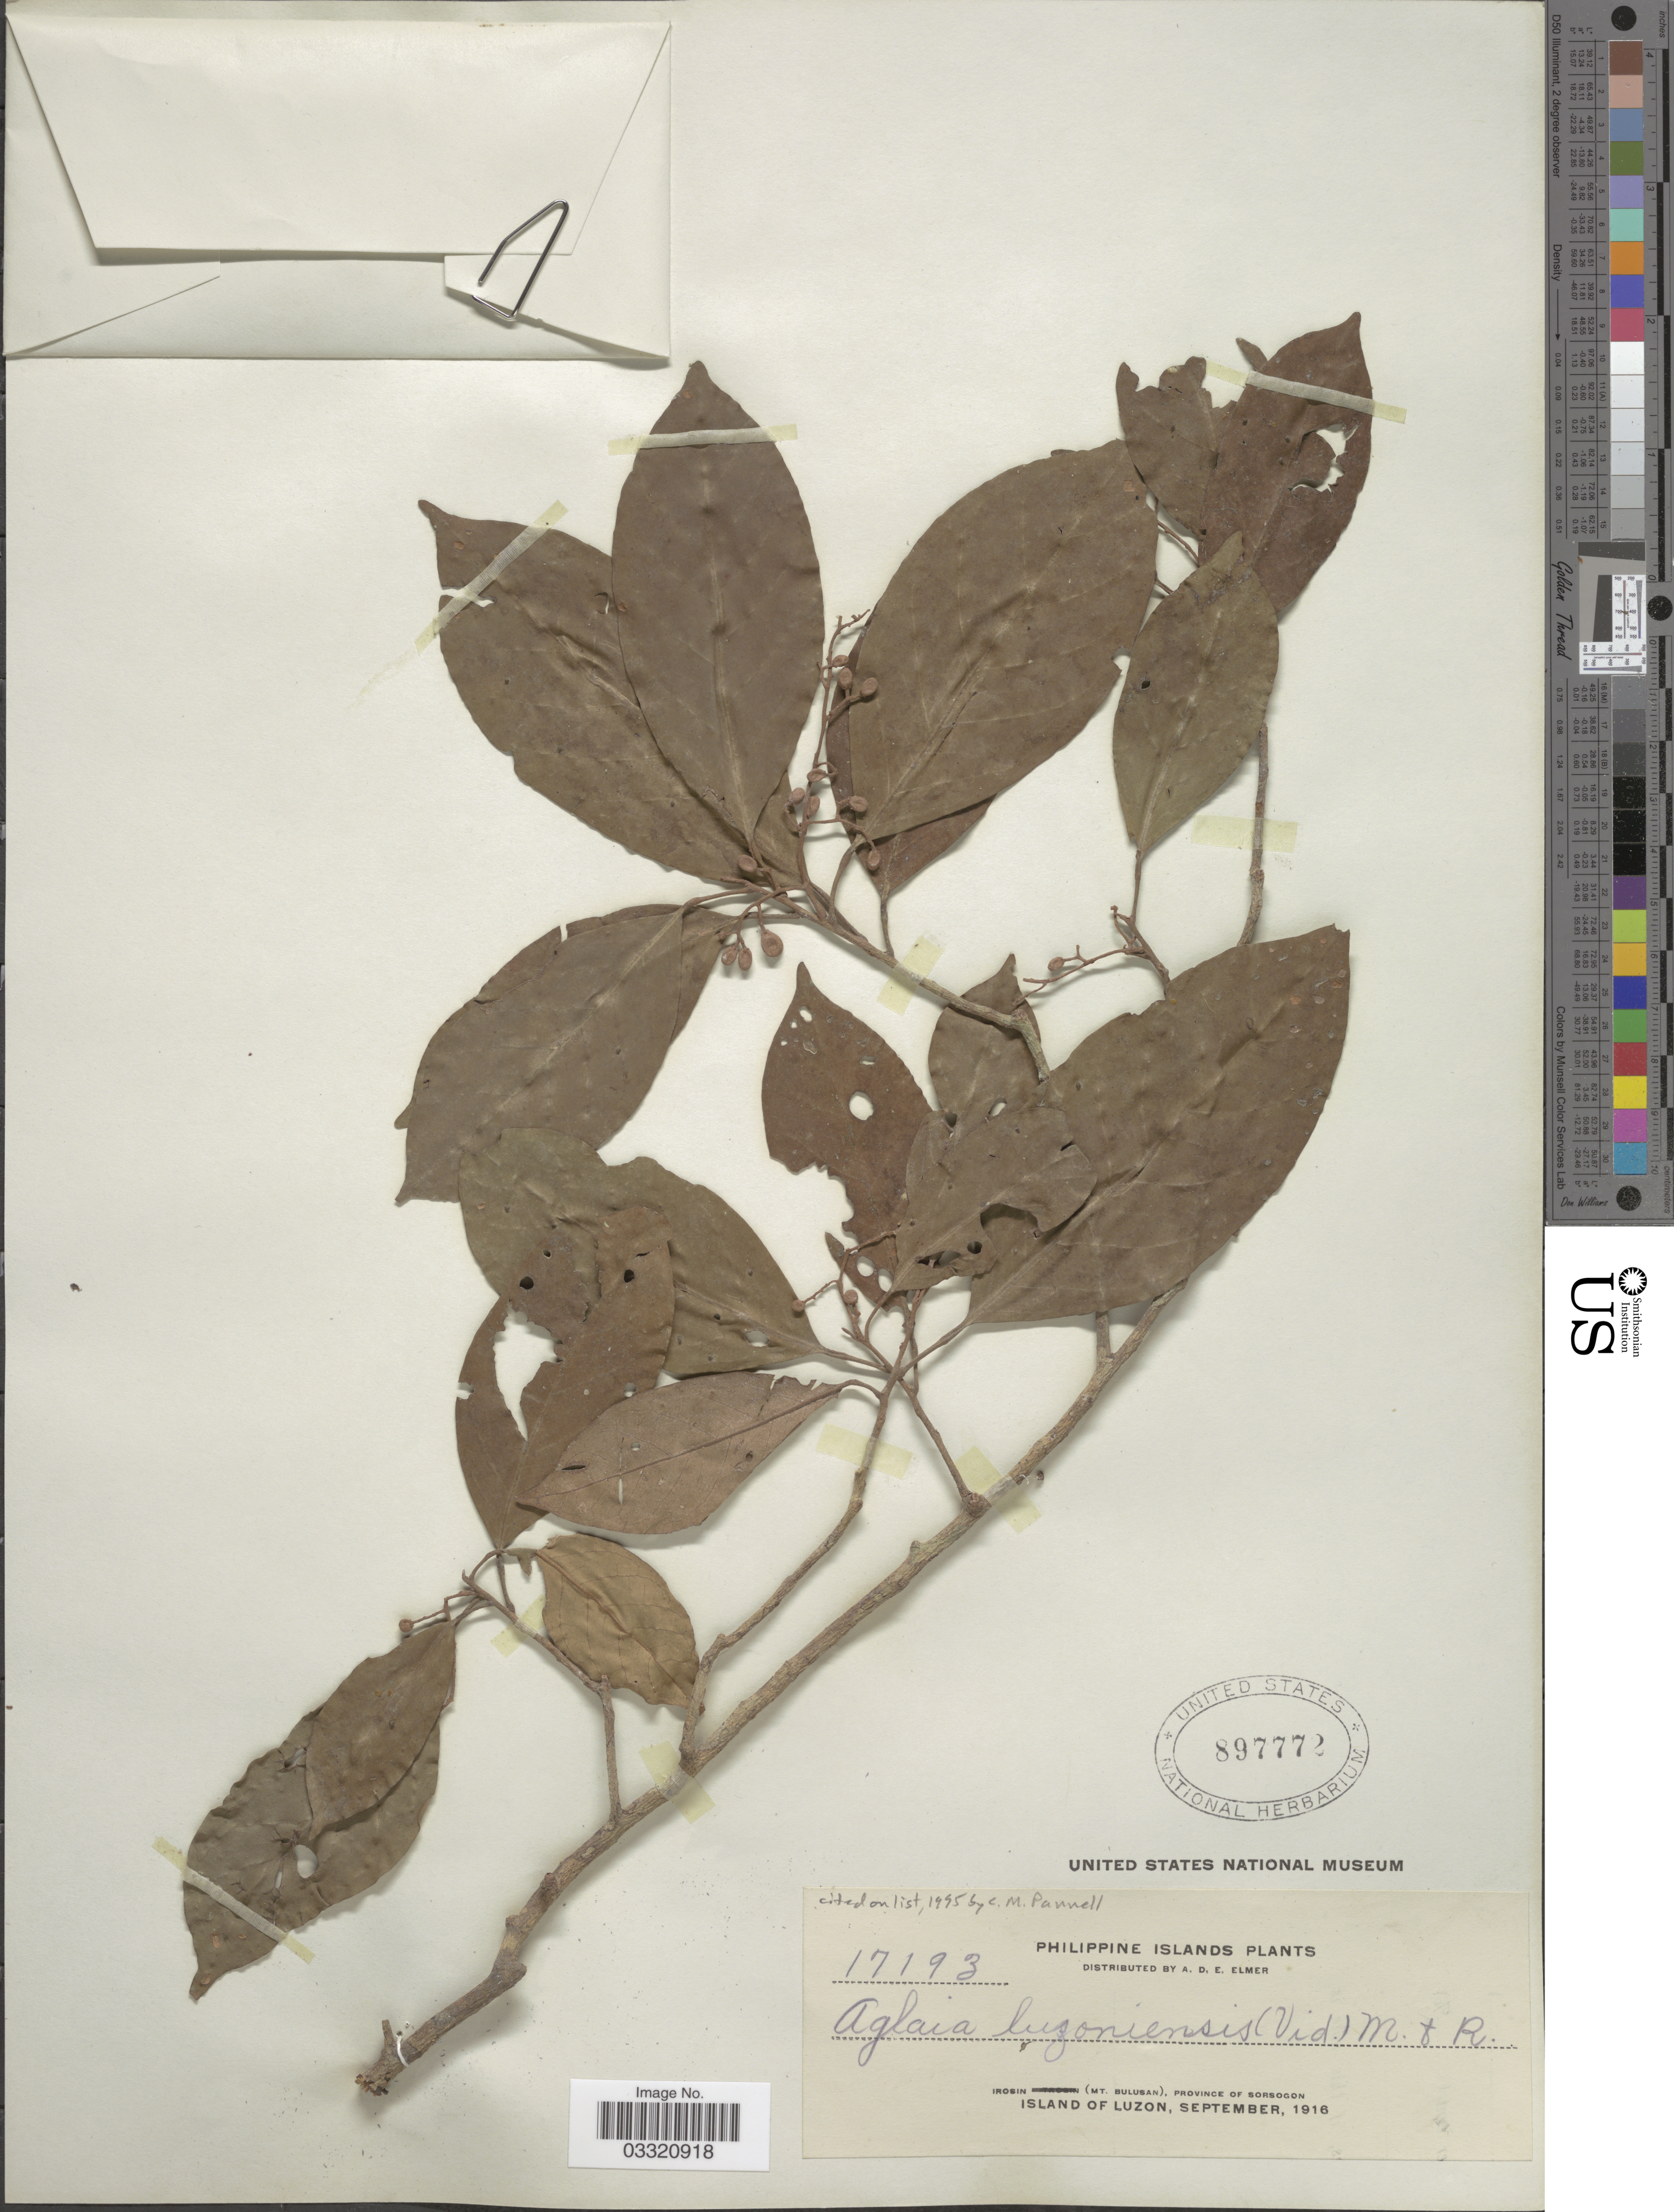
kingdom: Plantae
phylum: Tracheophyta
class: Magnoliopsida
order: Sapindales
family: Meliaceae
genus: Aglaia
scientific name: Aglaia luzoniensis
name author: (S. Vidal) Merr. & Rolfe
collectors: A. D. E. Elmer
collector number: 17193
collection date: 1916-09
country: Philippines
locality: Irosin (Mt. Bulusan), Province of Sorsogon. Island of Luzon.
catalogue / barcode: US 897772